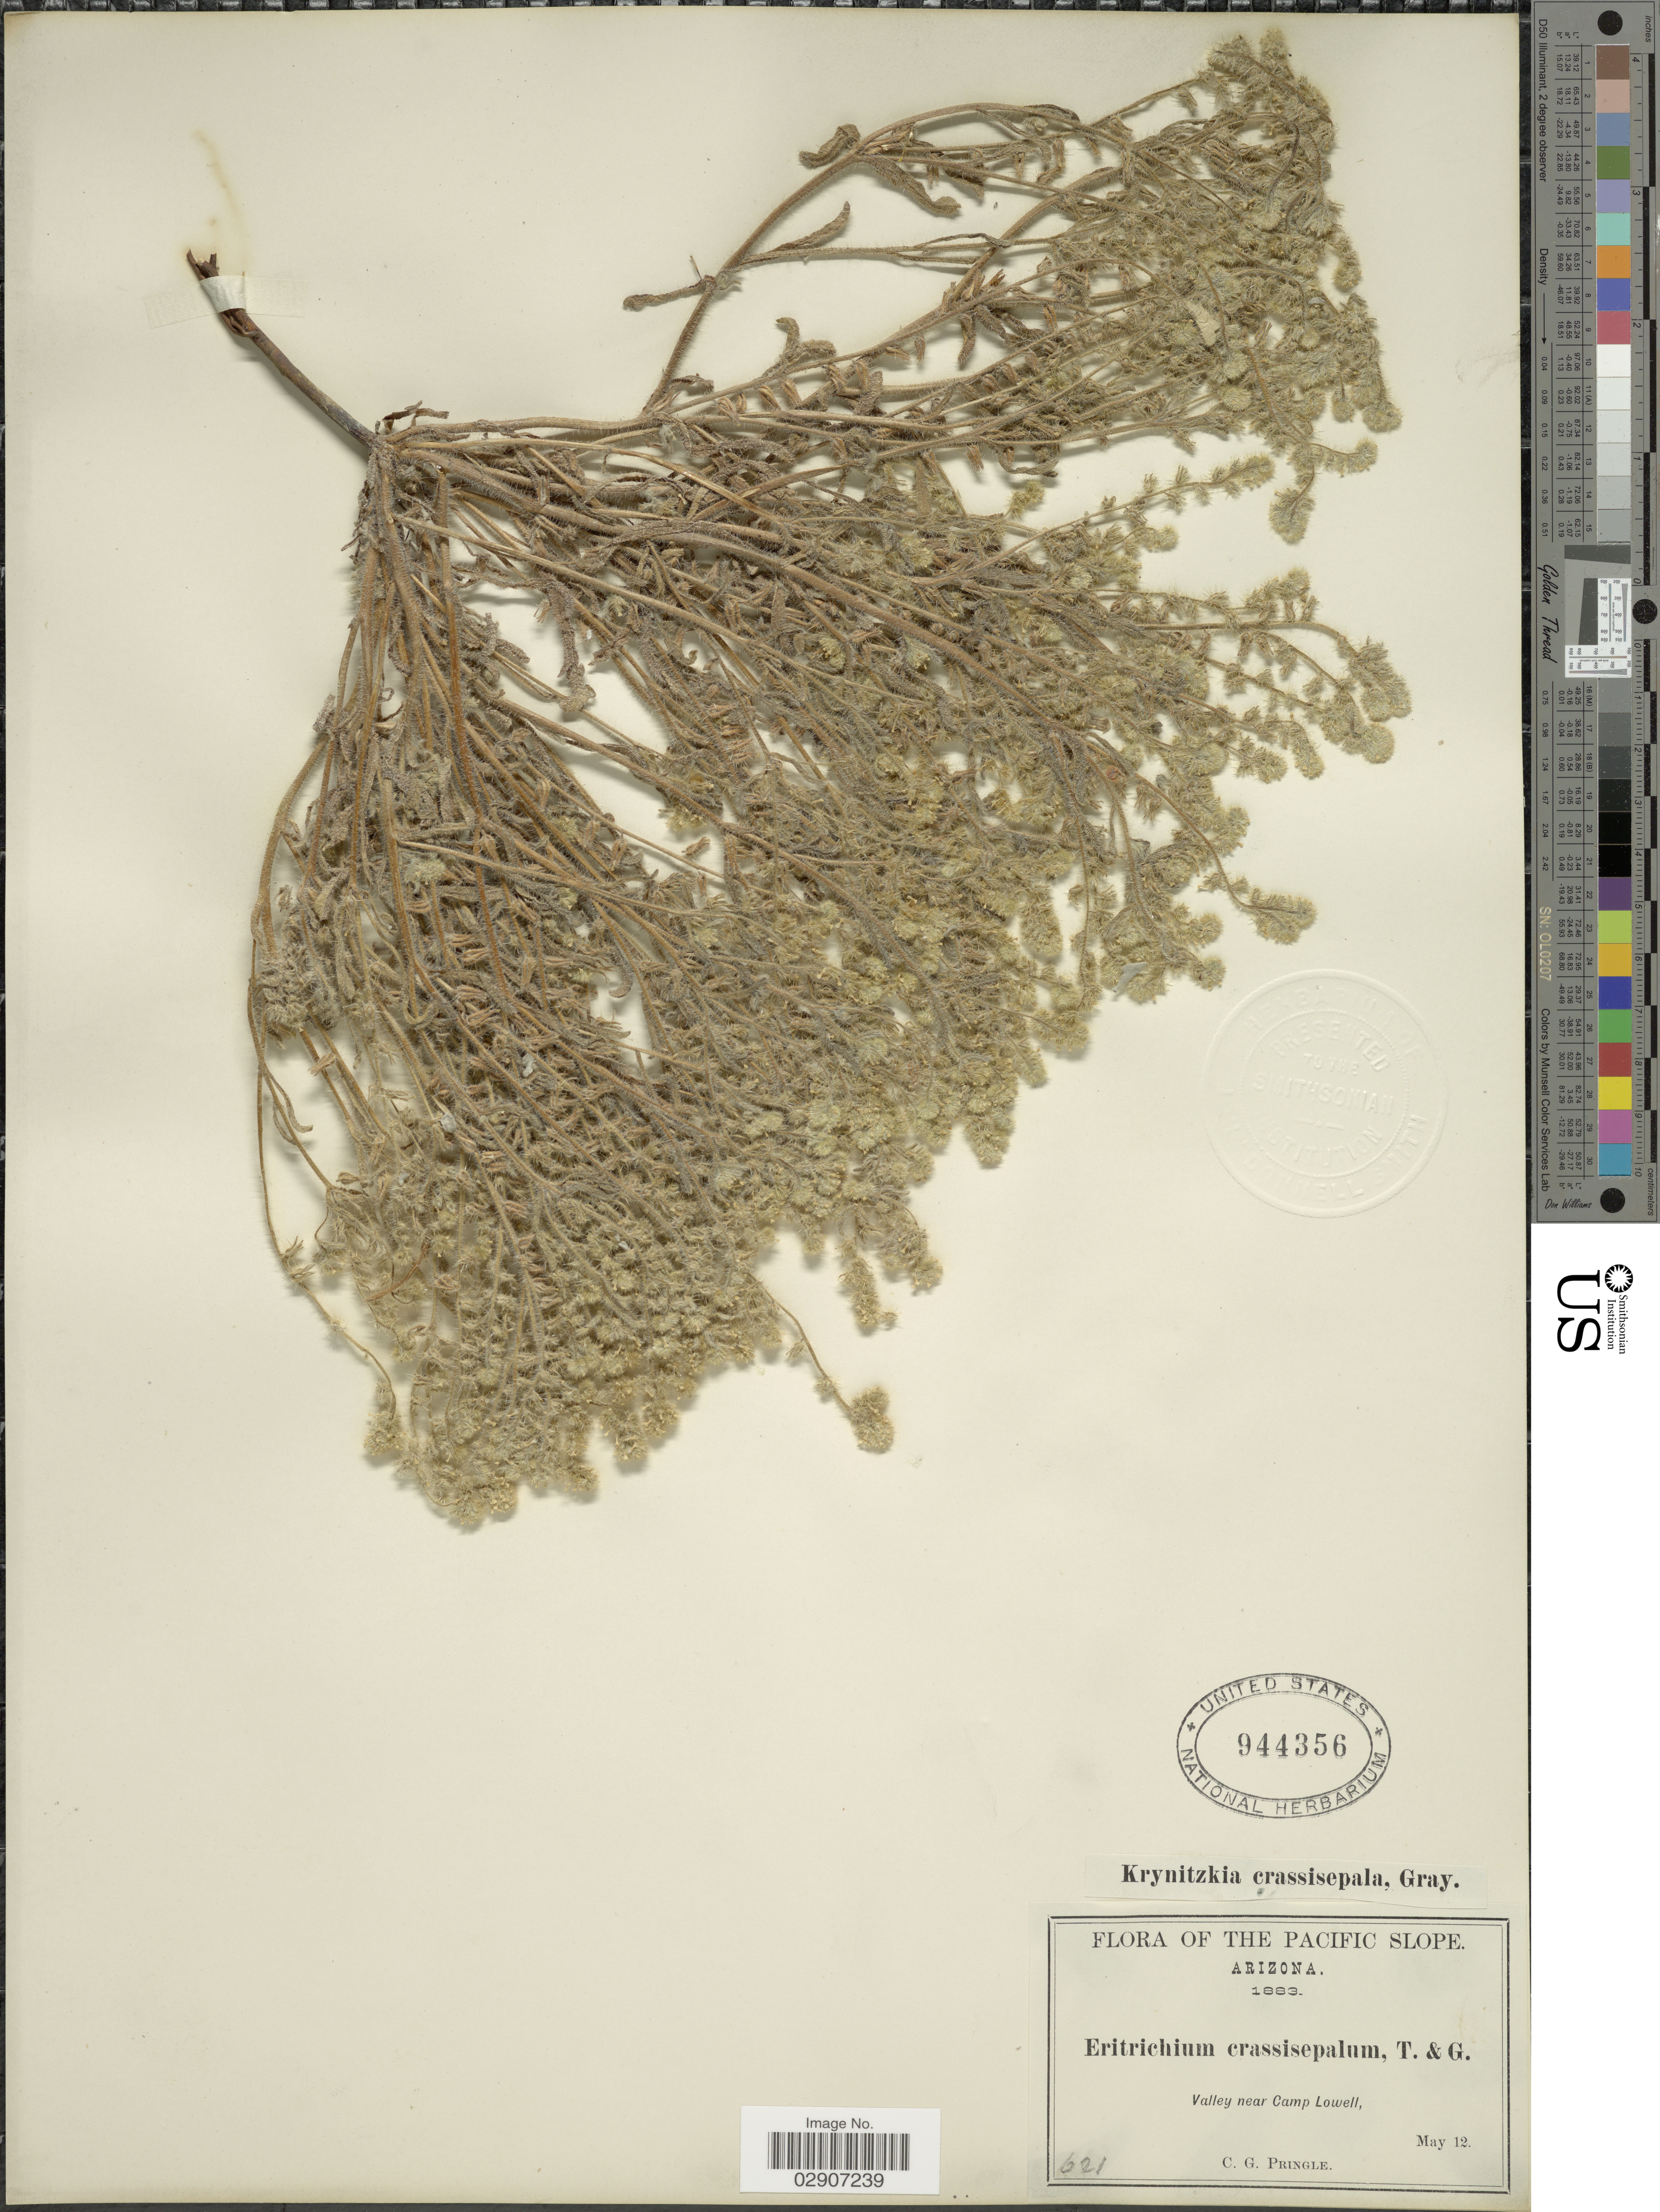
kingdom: Plantae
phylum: Tracheophyta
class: Magnoliopsida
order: Boraginales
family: Boraginaceae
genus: Cryptantha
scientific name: Cryptantha crassisepala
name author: (Torr. & A. Gray) Greene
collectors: C. G. Pringle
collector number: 621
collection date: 1883-05-12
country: United States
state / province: Arizona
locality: The Pacific Slope, Valley near Camp Lowell.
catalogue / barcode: US 944356